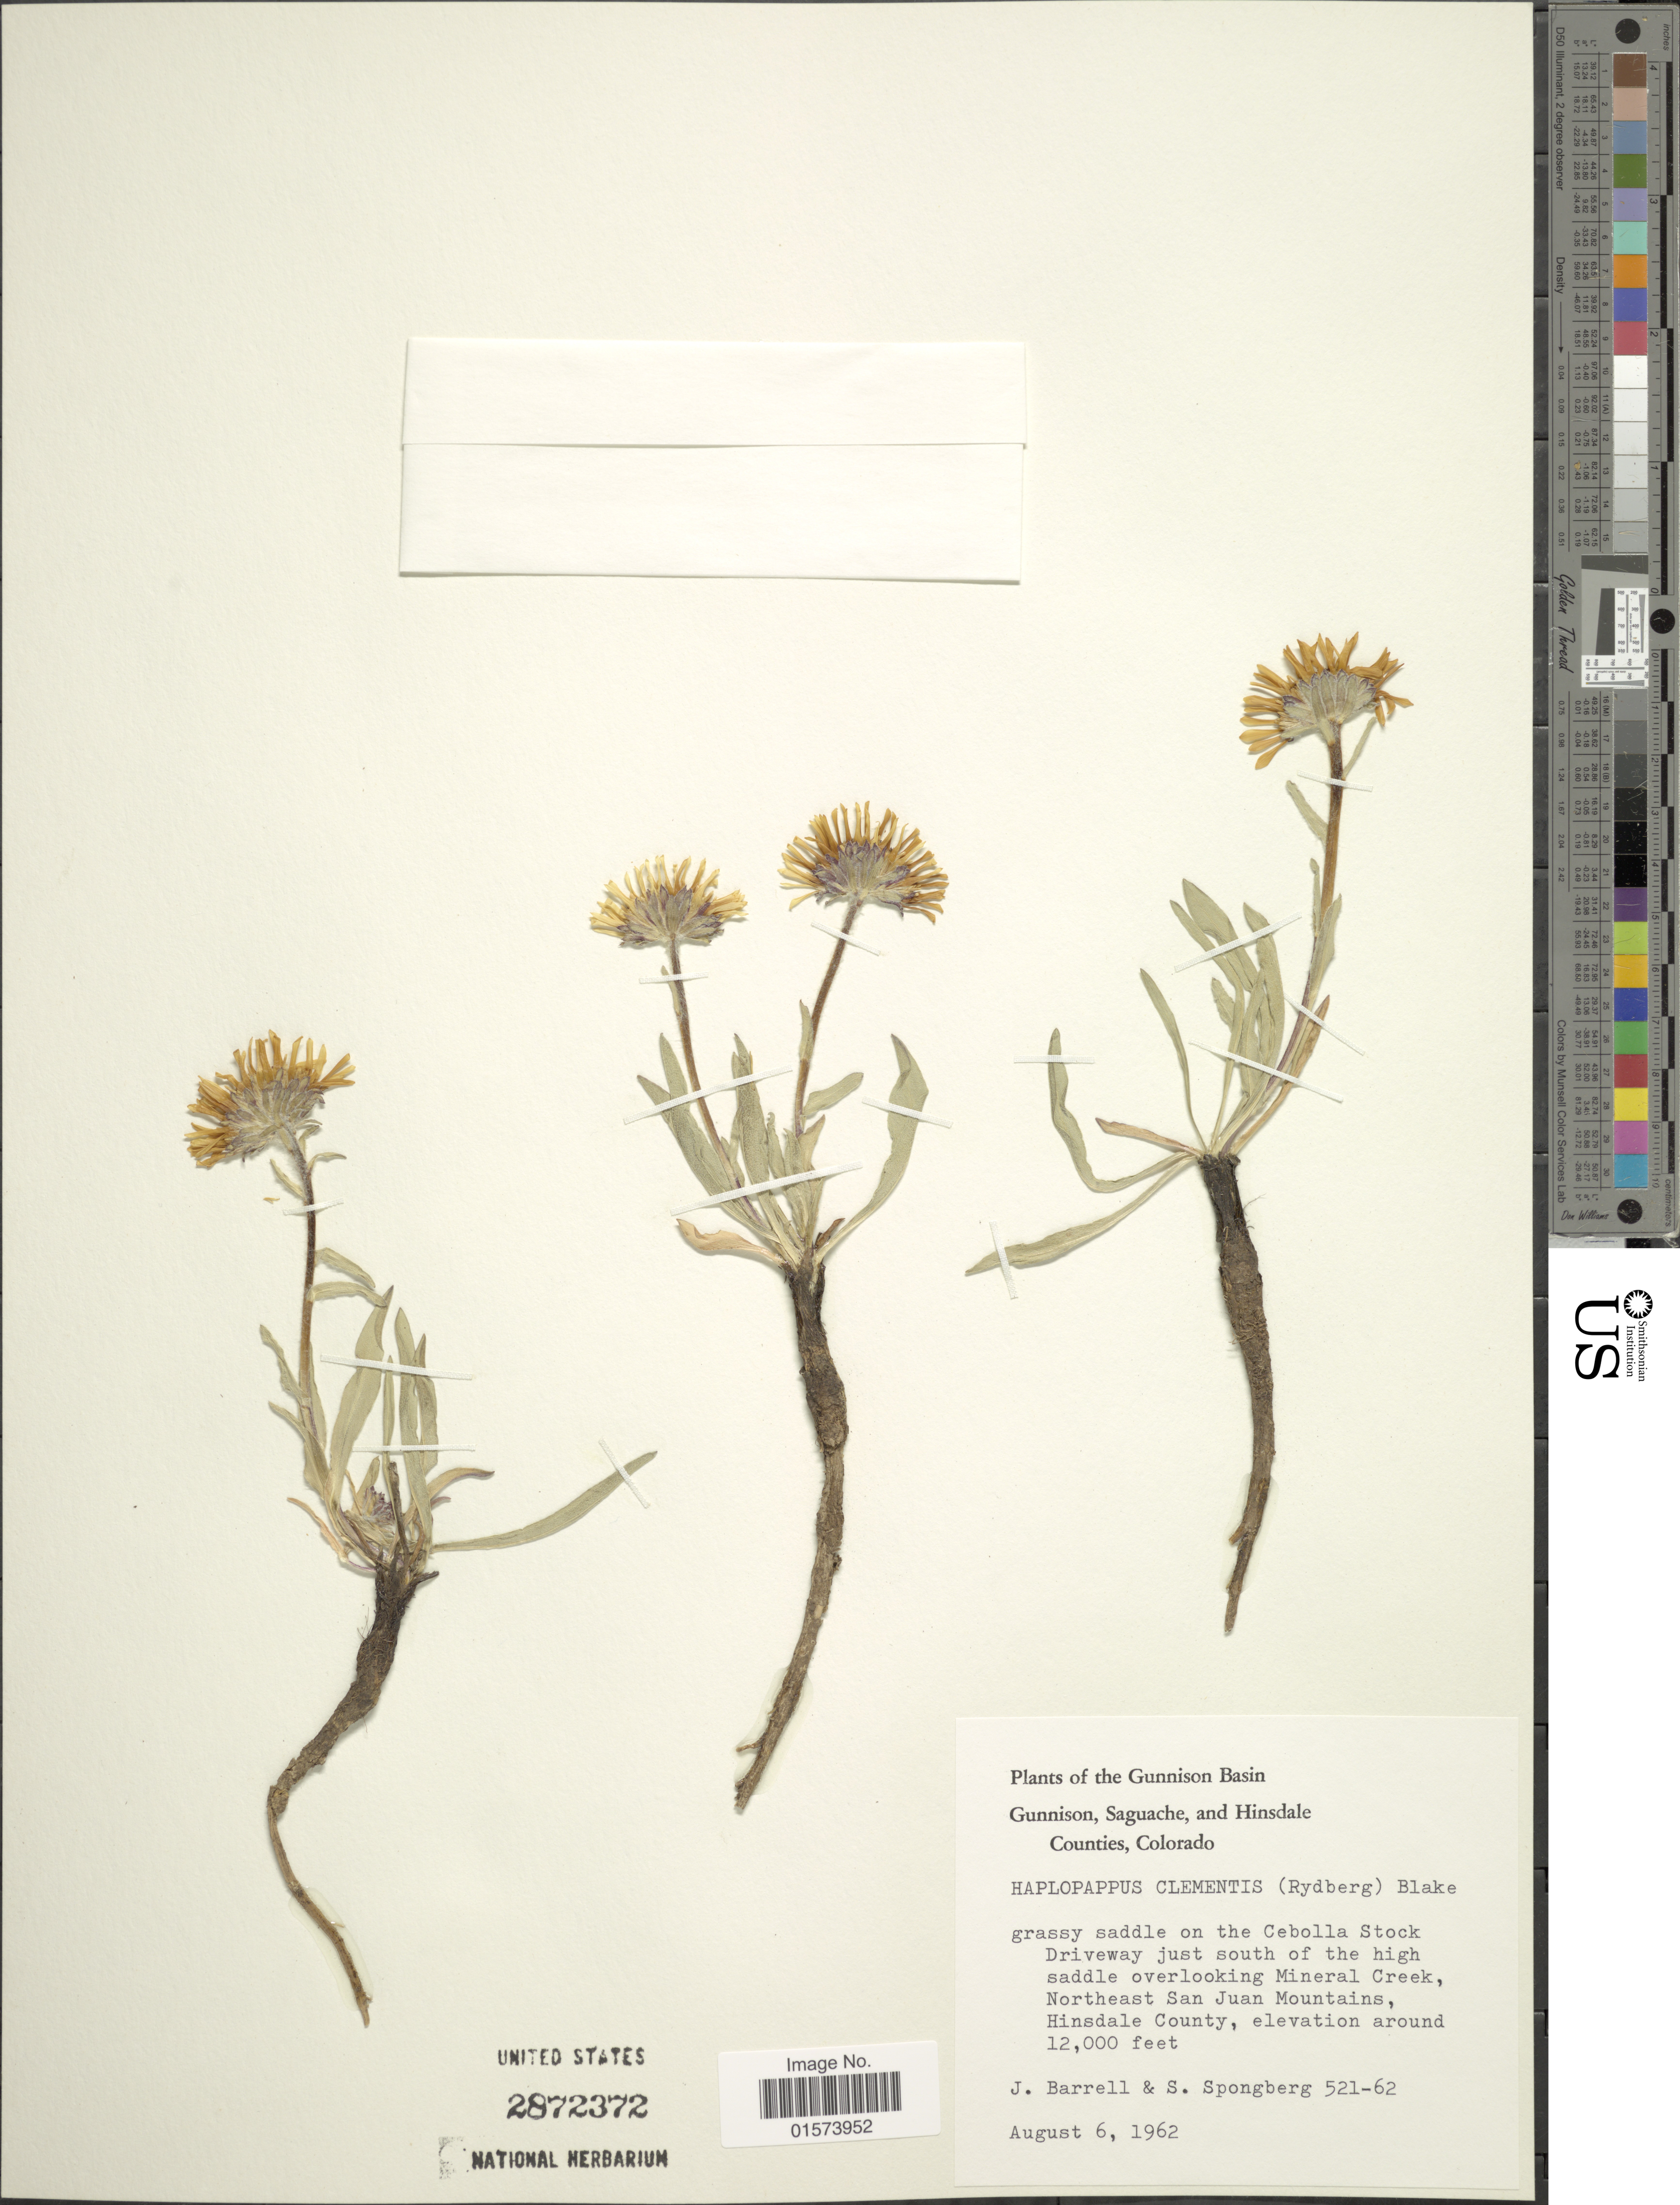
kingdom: Plantae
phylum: Tracheophyta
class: Magnoliopsida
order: Asterales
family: Asteraceae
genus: Pyrrocoma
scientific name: Pyrrocoma clementis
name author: Rydb.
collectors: J. Barrell & S. A.Spongberg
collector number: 521-62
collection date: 1962-08-06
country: United States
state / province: Colorado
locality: Gunnison Basin, Gunnison, Saguache, and Hinsdale Counties, grassy saddle on the Cebolla Stock Driveway just south of the high saddle overlooking Mineral Creek, Northeast San Juan Mountains, Hinsdale County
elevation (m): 3658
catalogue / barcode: US 2872372